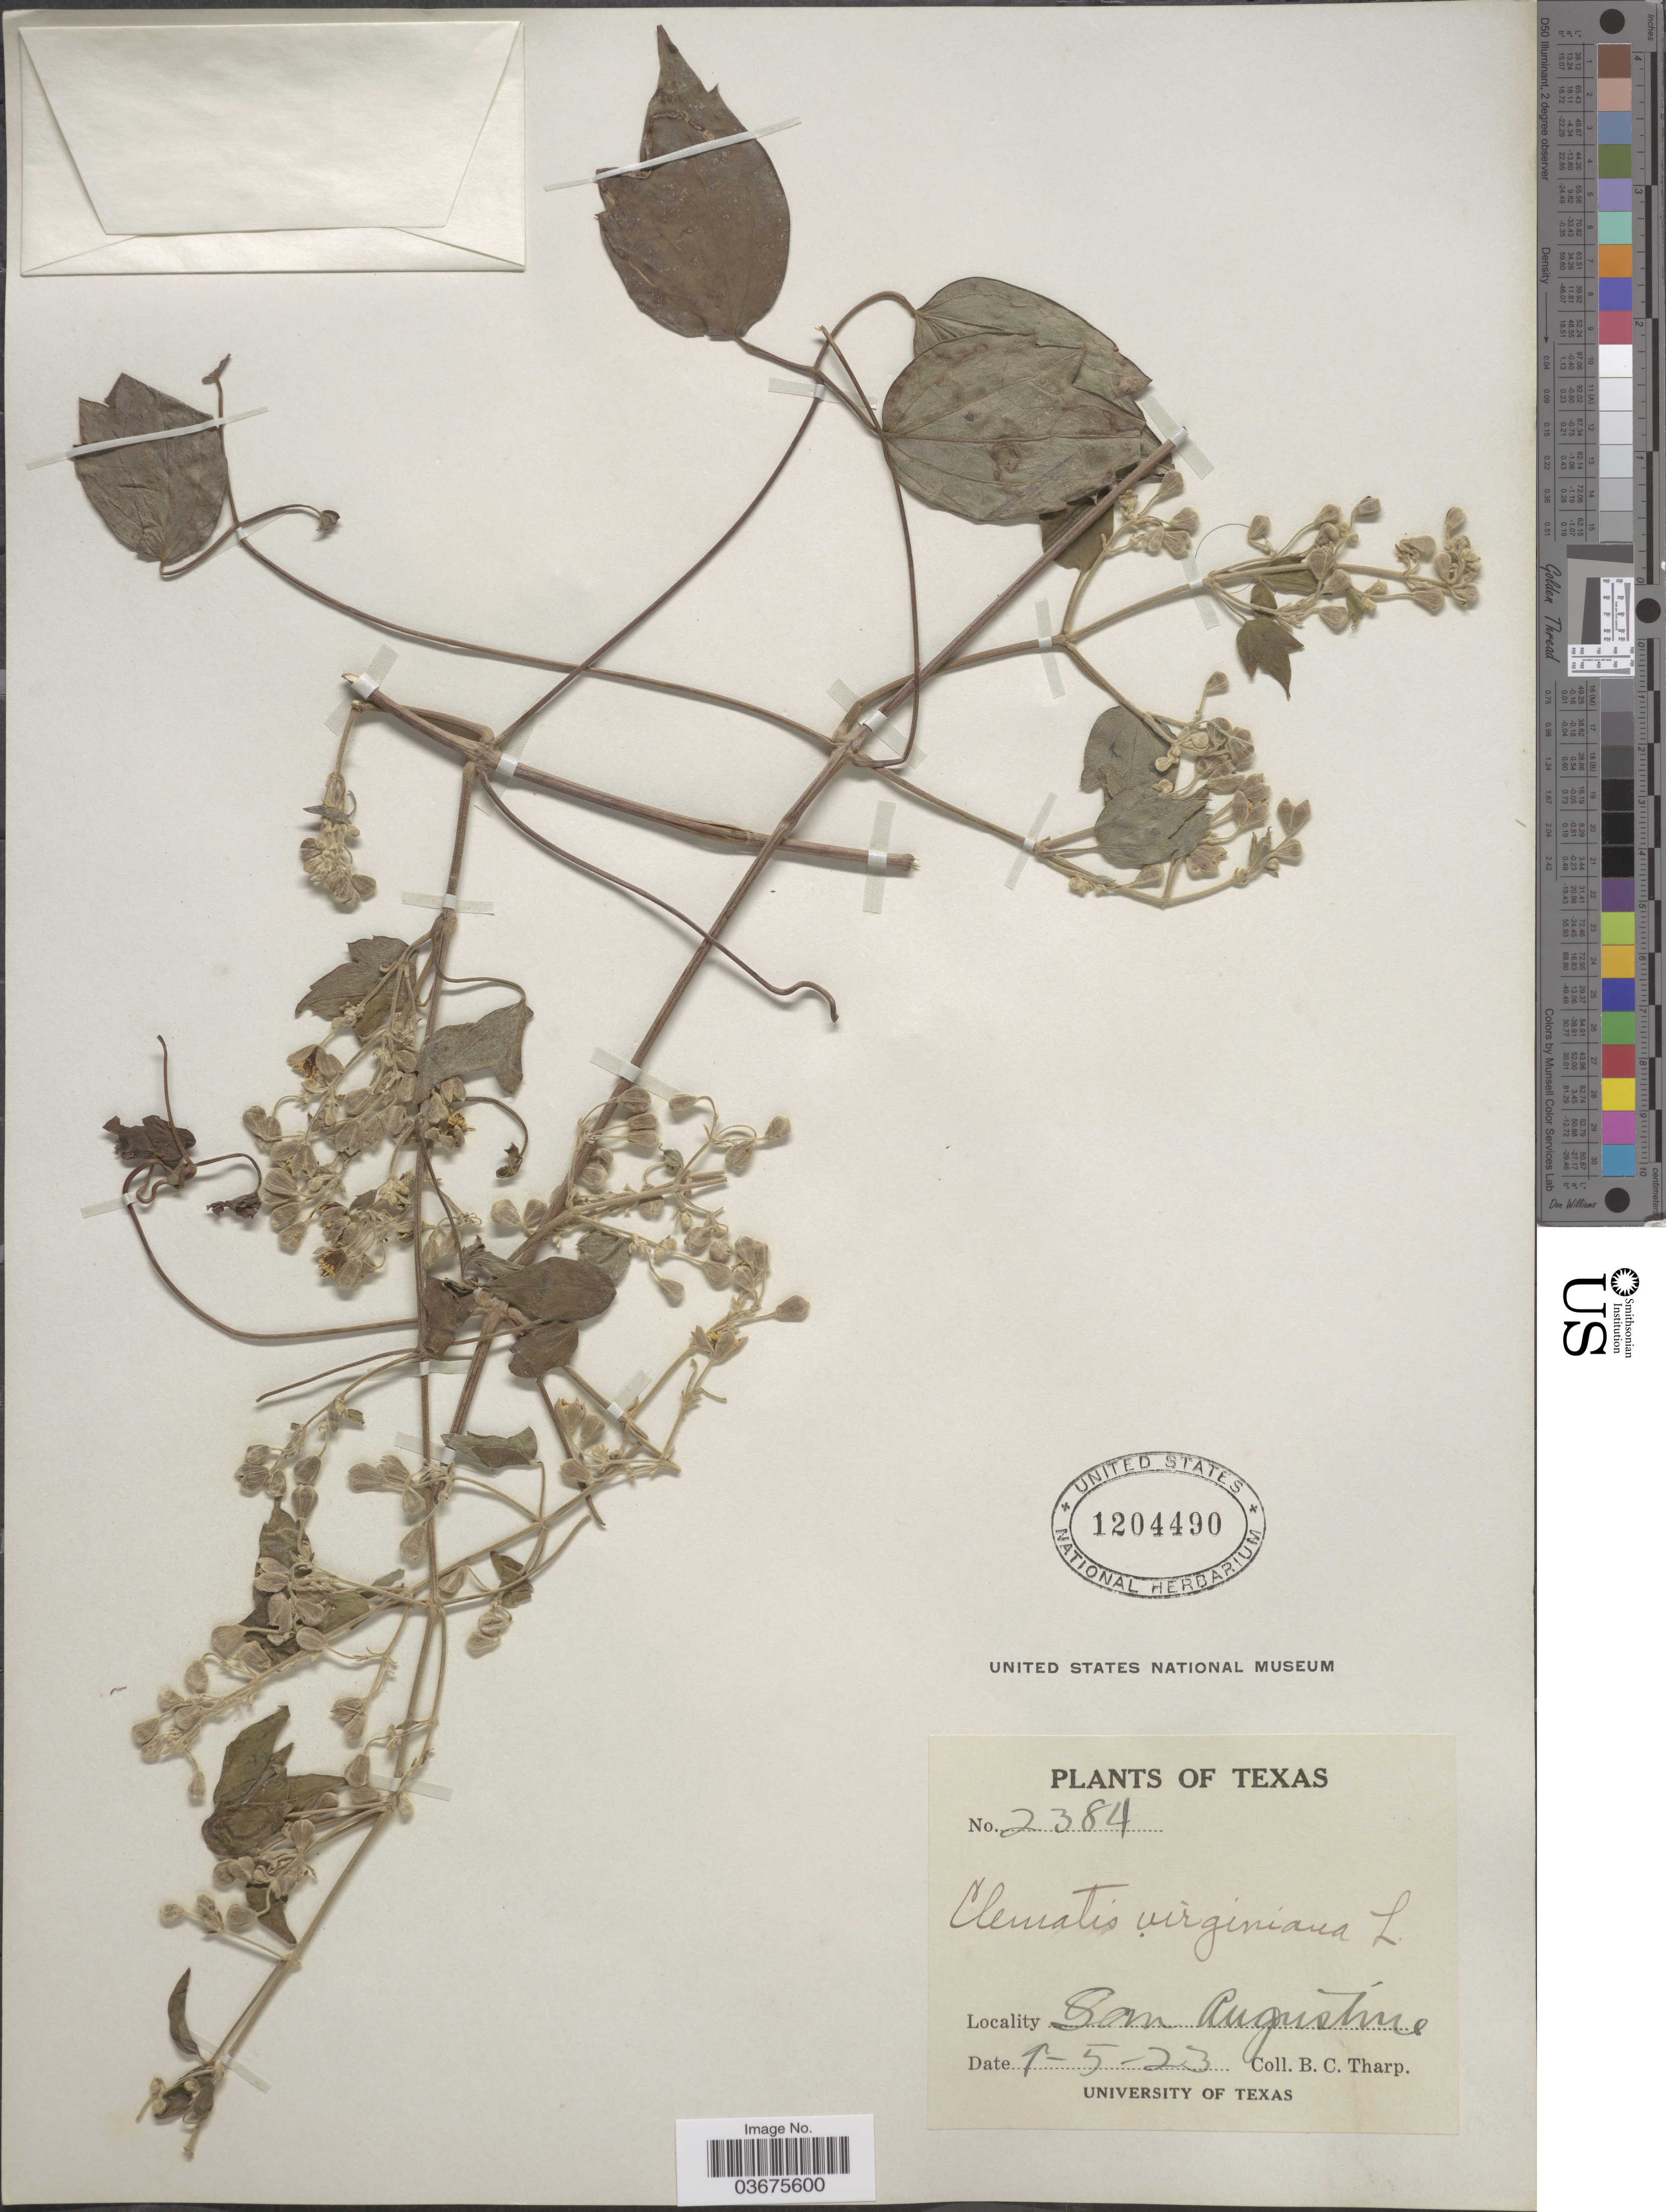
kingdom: Plantae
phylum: Tracheophyta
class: Magnoliopsida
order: Ranunculales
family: Ranunculaceae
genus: Clematis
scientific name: Clematis virginiana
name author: L.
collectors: B. C. Tharp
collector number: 2384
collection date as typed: Transcribed d/m/y: 5/9/23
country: United States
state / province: Texas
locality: San Augustine.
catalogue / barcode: US 1204490